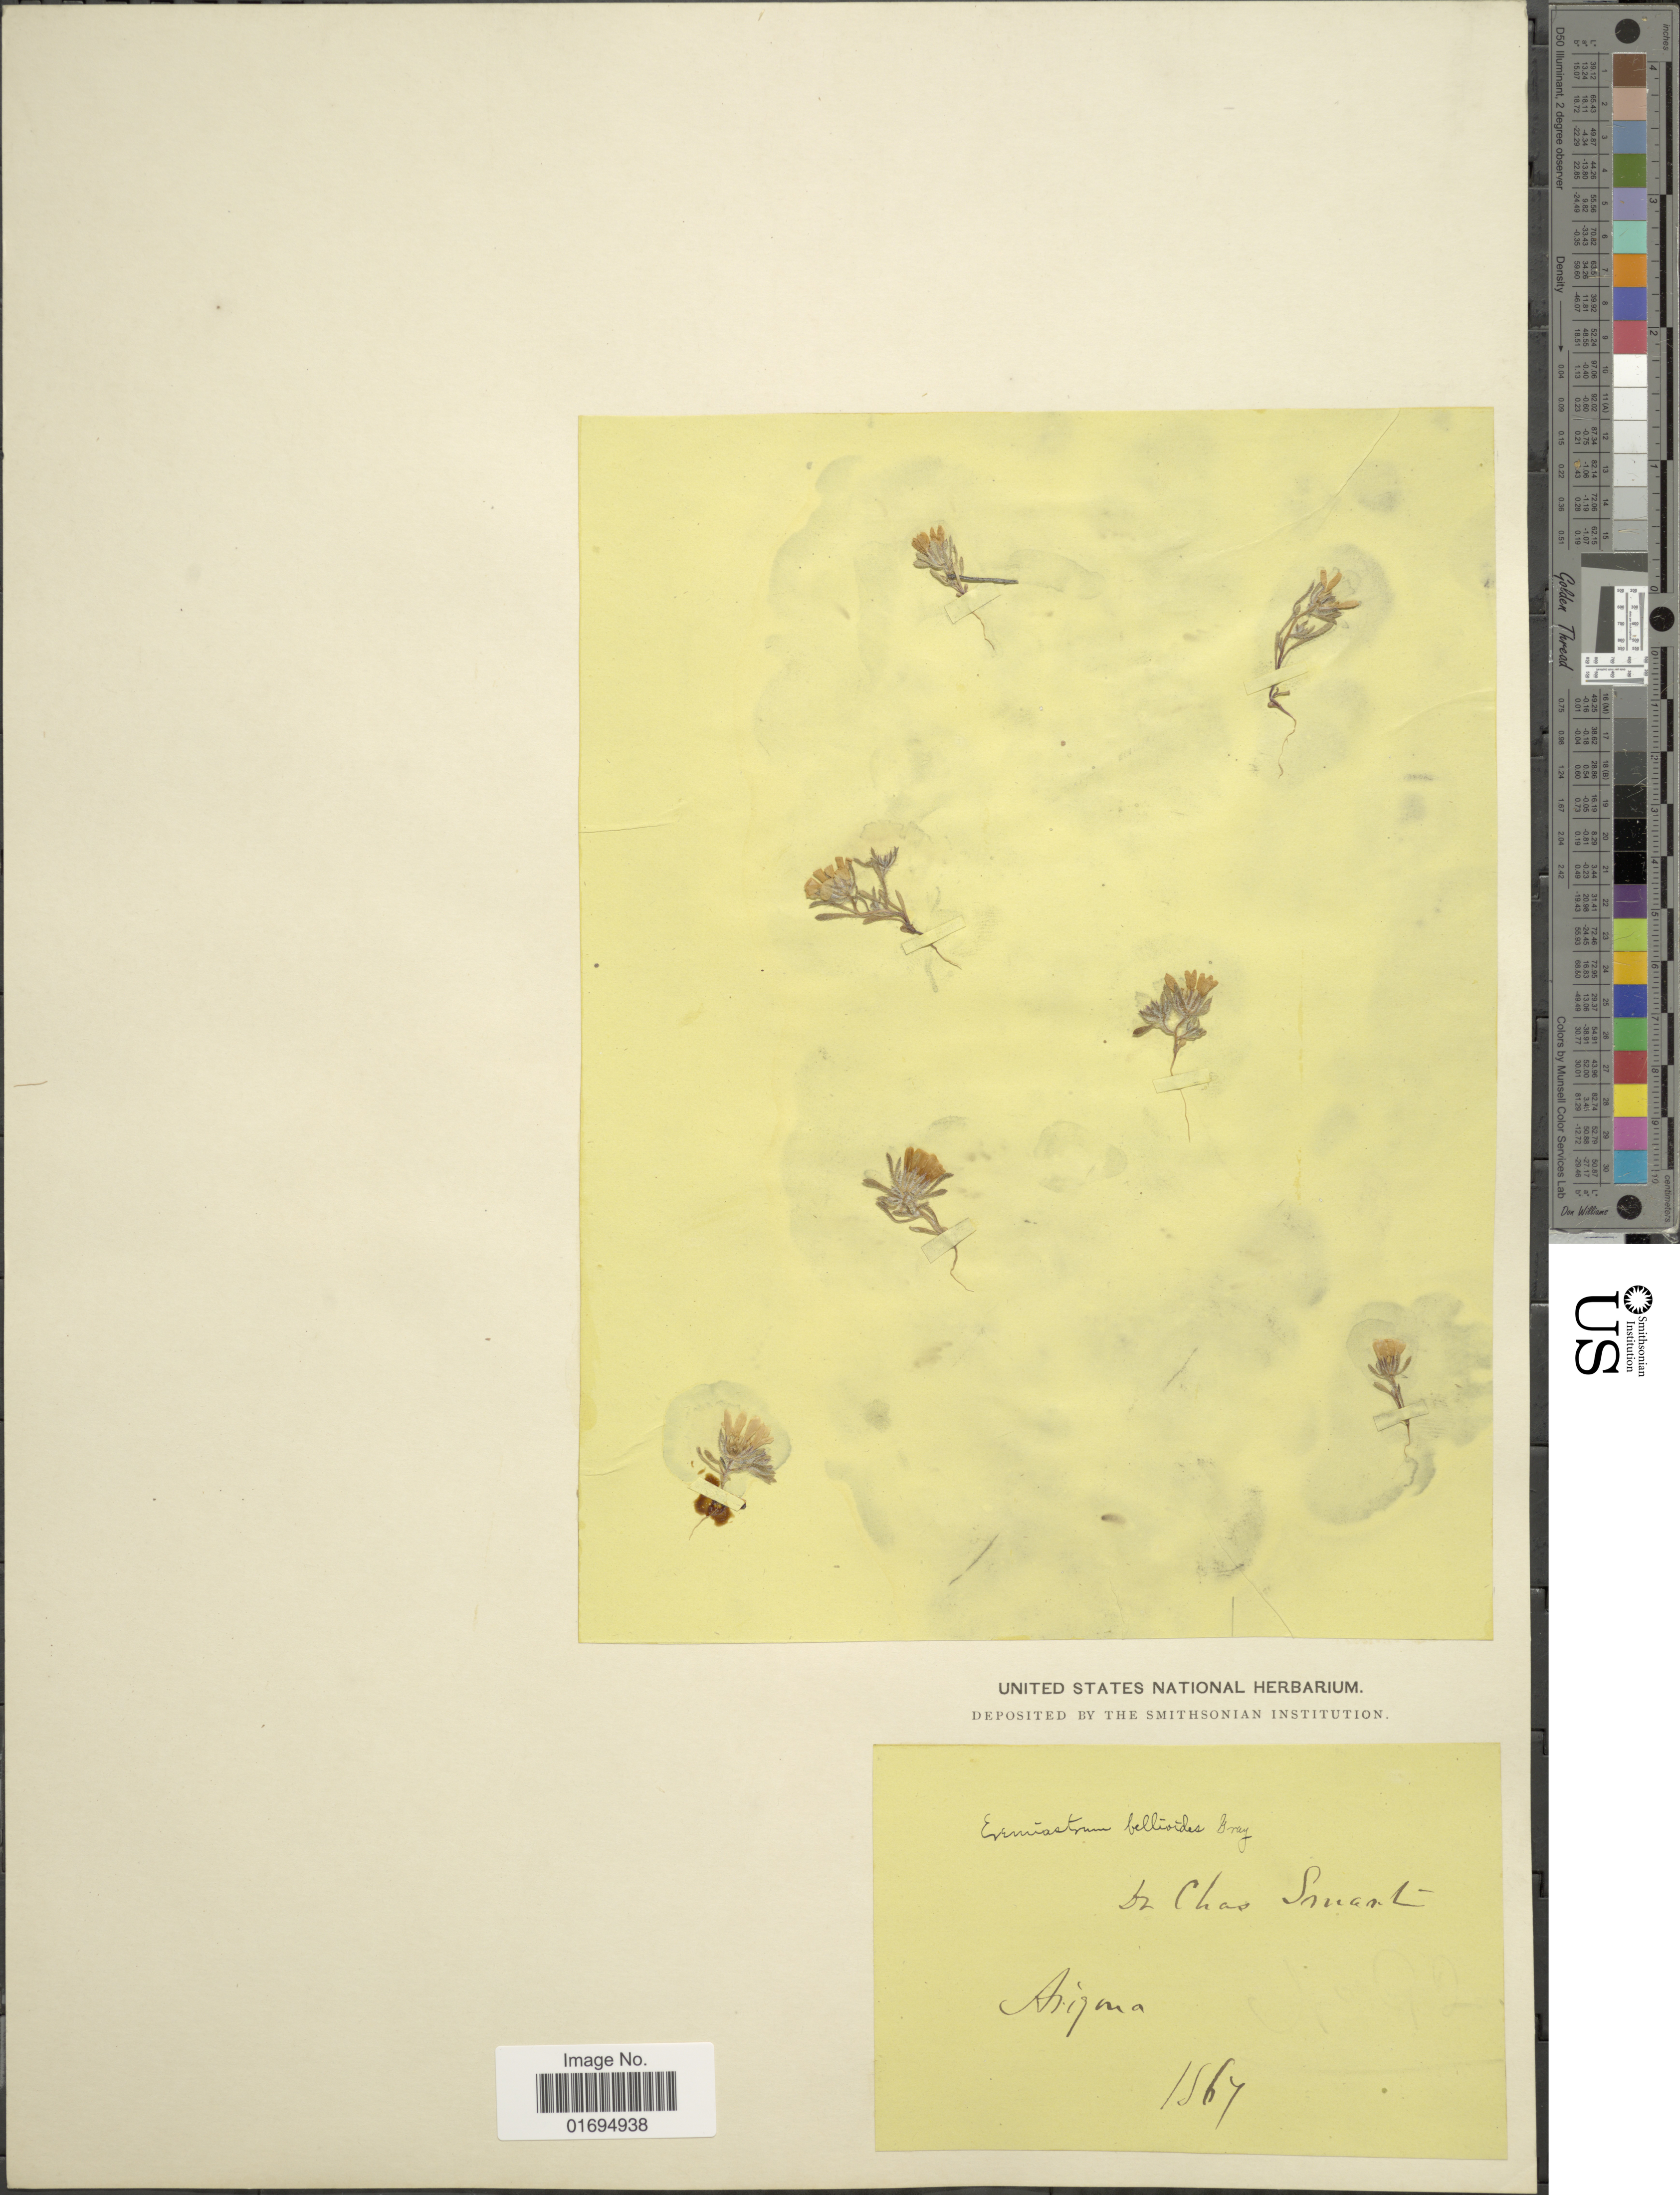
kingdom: Plantae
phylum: Tracheophyta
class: Magnoliopsida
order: Asterales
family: Asteraceae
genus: Monoptilon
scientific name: Monoptilon bellioides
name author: (A. Gray) H.M. Hall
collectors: C. Stuart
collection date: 1867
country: United States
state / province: Arizona